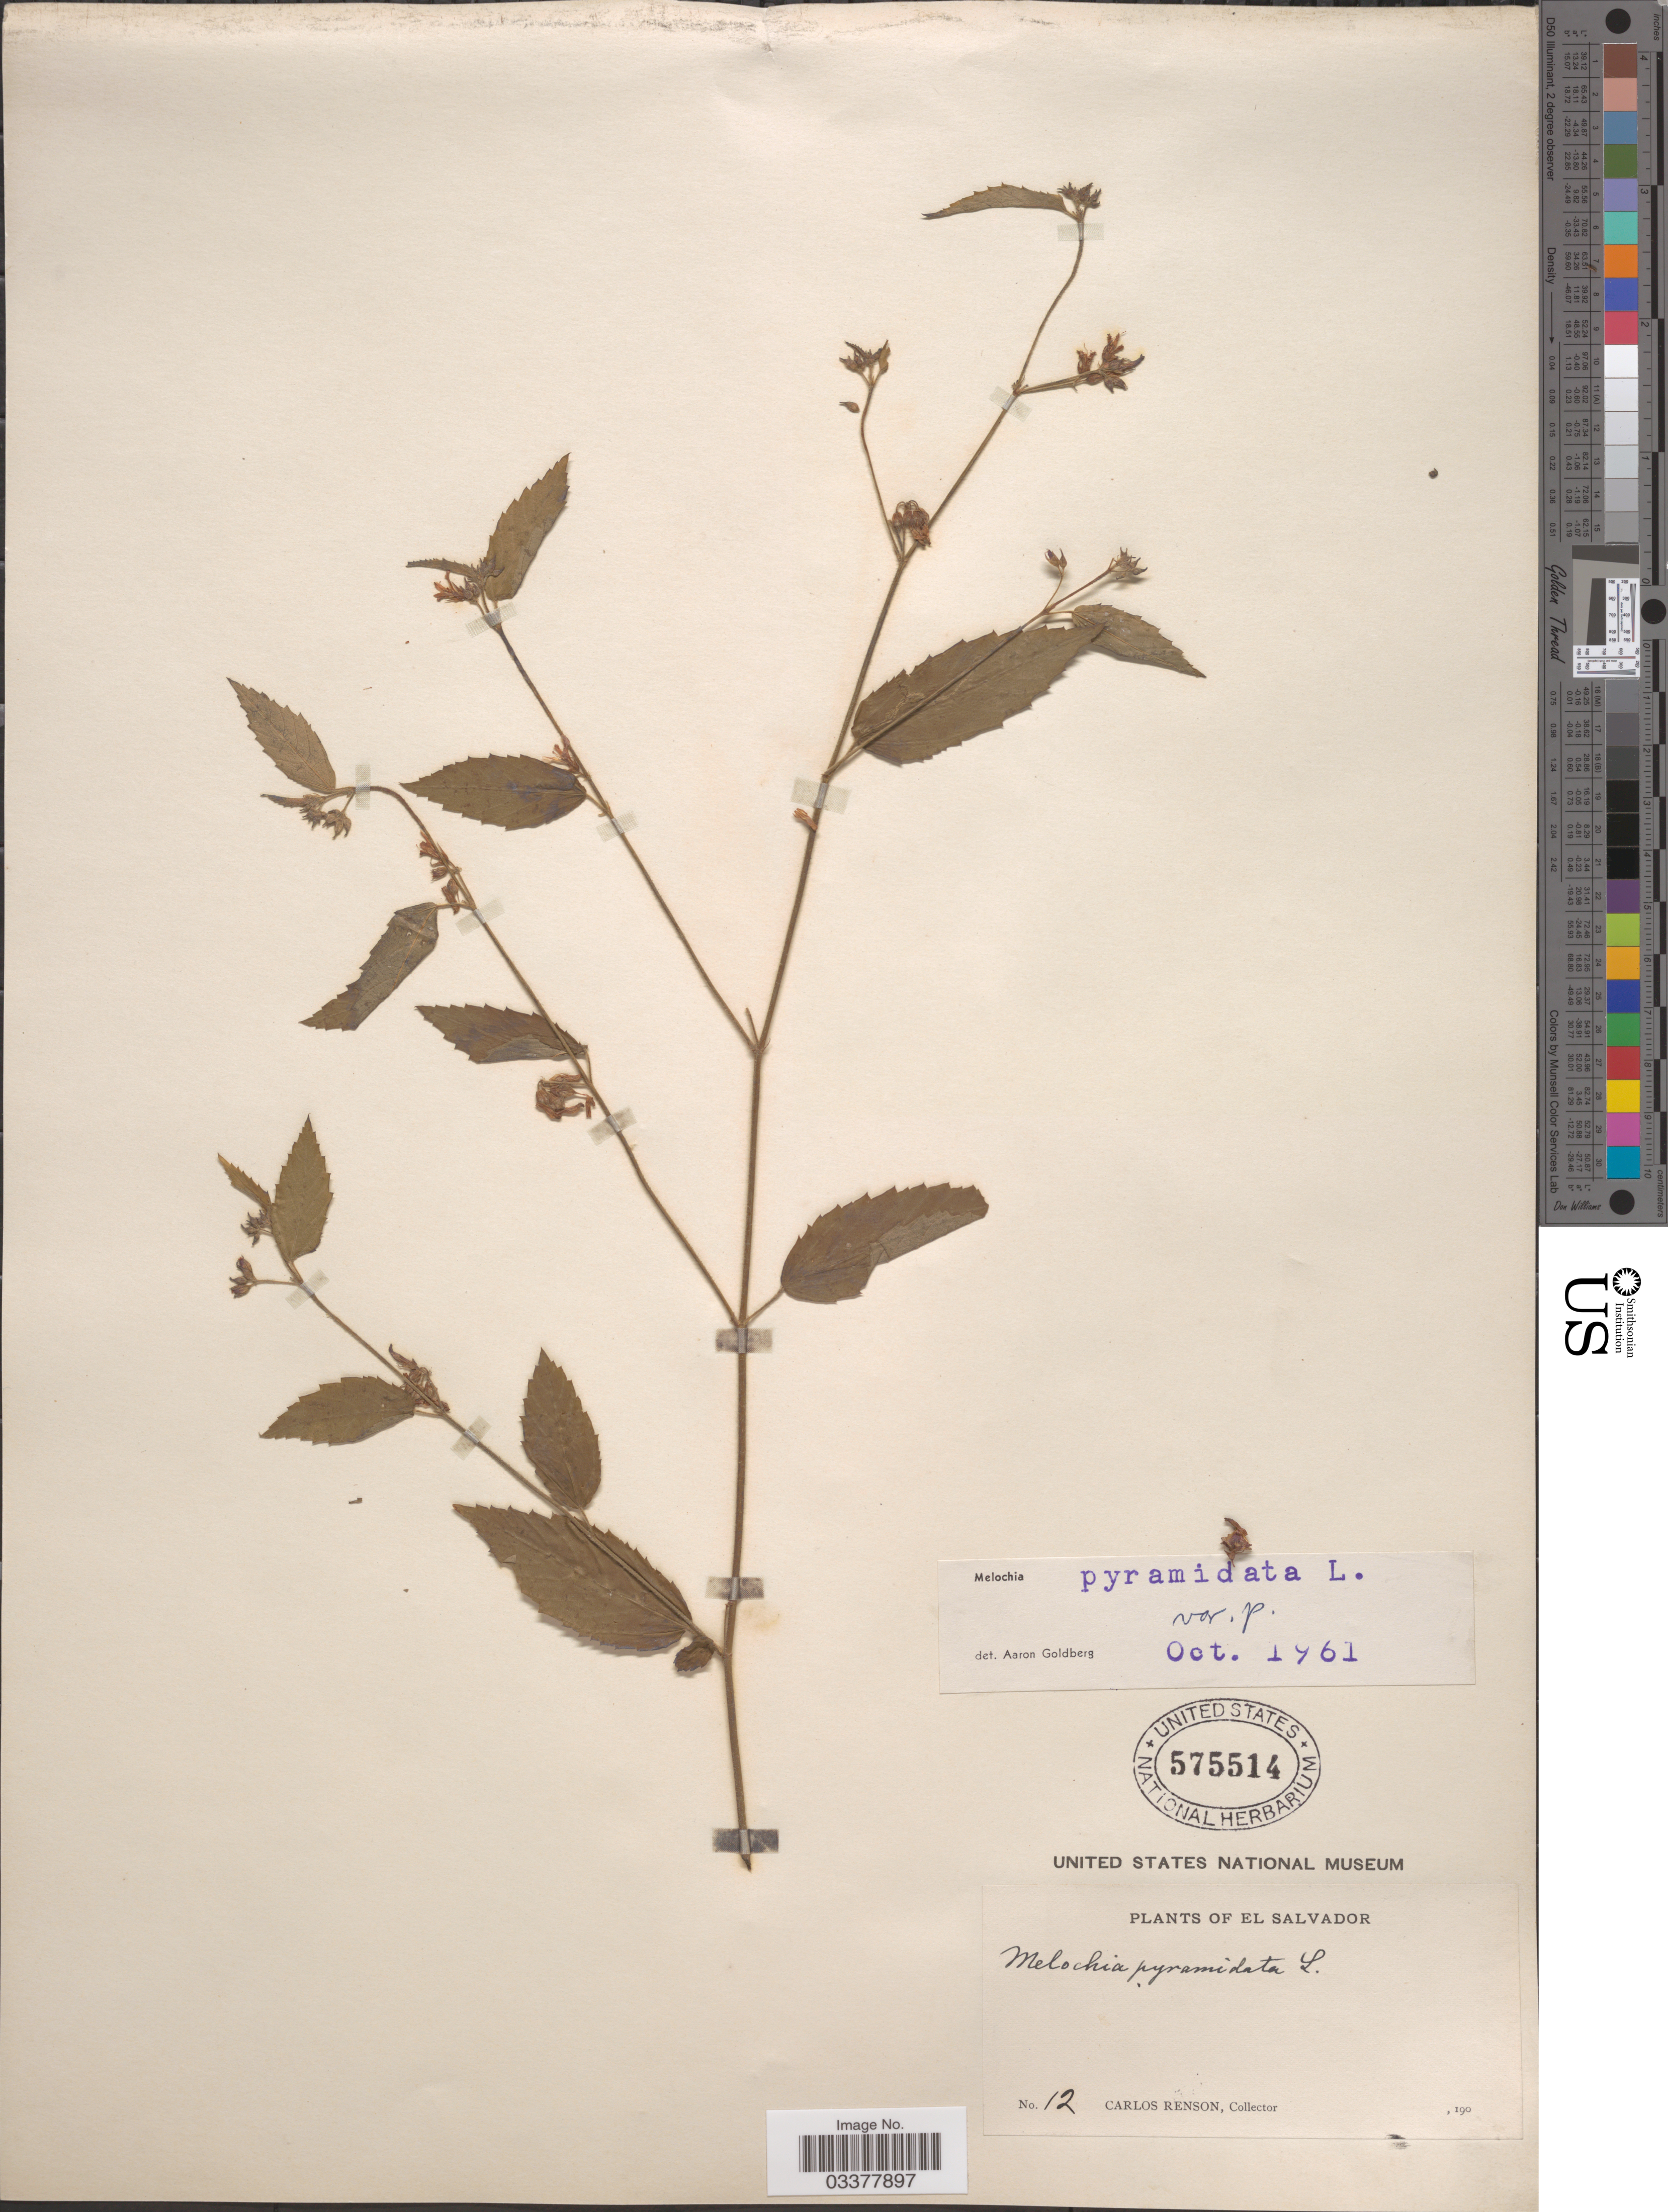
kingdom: Plantae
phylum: Tracheophyta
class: Magnoliopsida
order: Malvales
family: Malvaceae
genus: Melochia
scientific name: Melochia pyramidata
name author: L.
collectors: C. Renson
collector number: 12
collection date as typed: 190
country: El Salvador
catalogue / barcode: US 575514